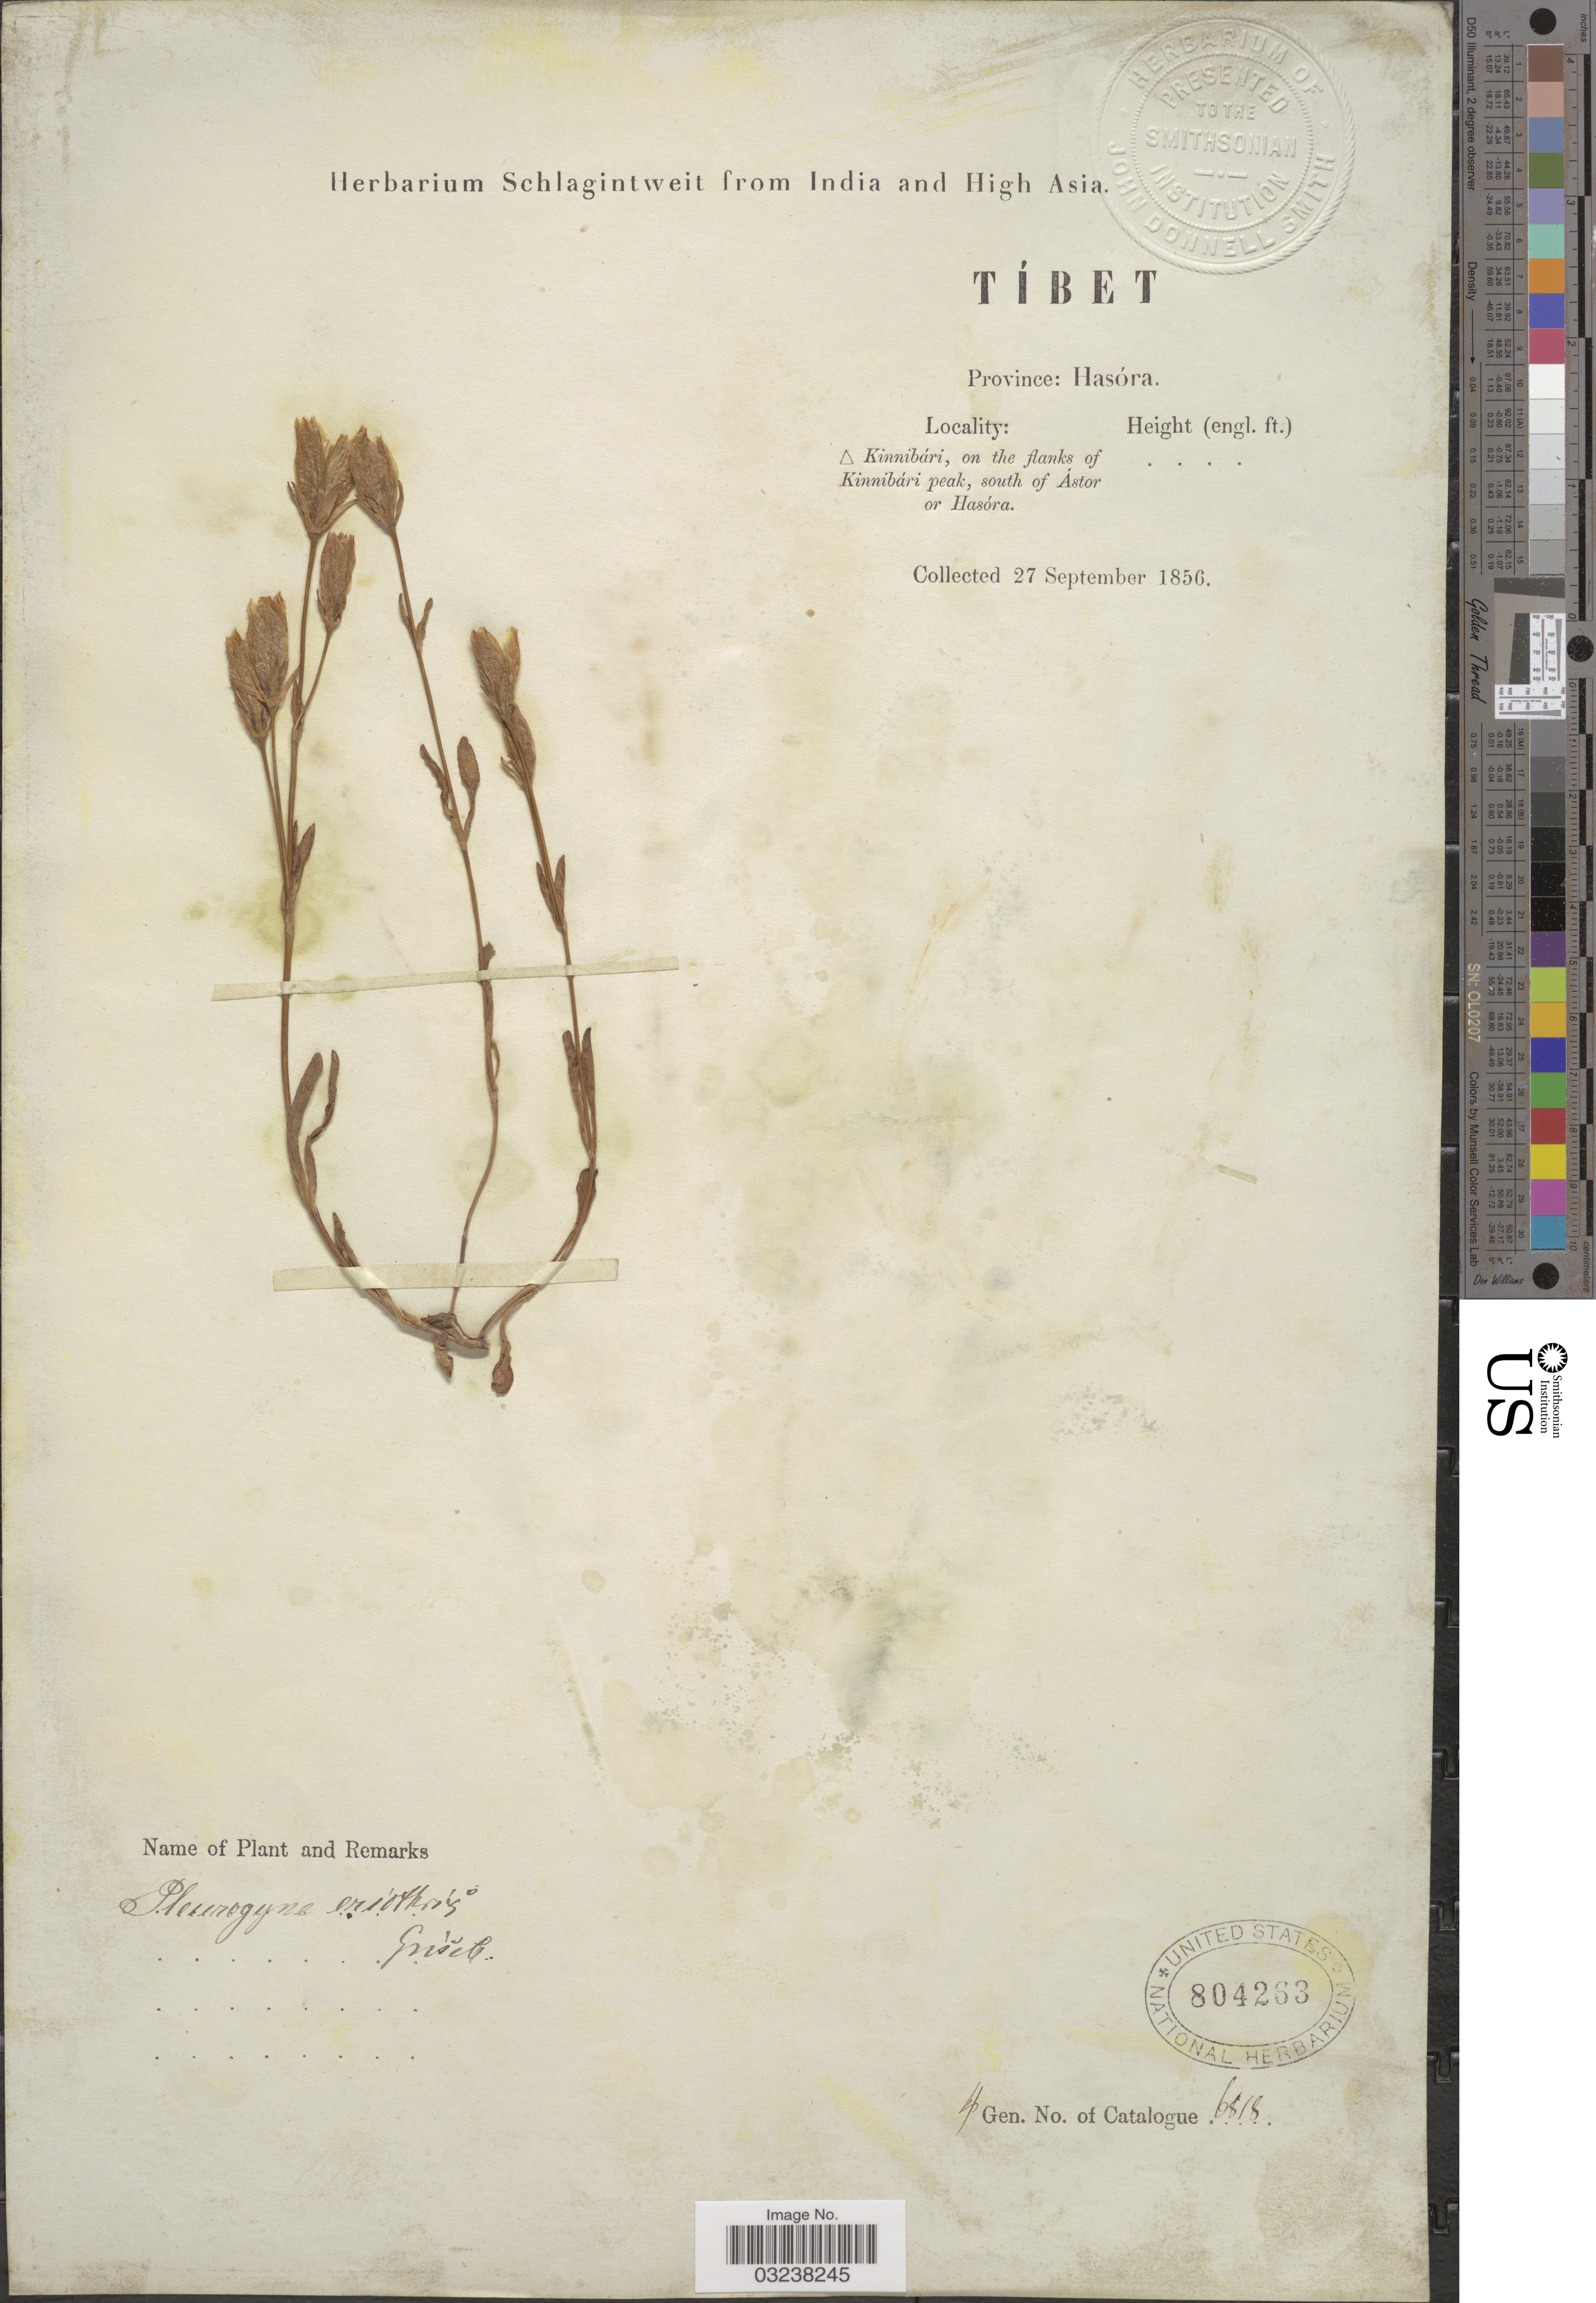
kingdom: Plantae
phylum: Tracheophyta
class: Magnoliopsida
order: Gentianales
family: Gentianaceae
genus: Pleurogyne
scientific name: Pleurogyne eriothris Griseb. sp. nov. ined.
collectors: ex herb. Schlagintweit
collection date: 1856-09-27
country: China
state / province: Xizang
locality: Tíbet. Province: Hasóra. Kinnibári, on the flanks of Kinnibári peak, south of Ástor of Hasóra.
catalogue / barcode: US 804263